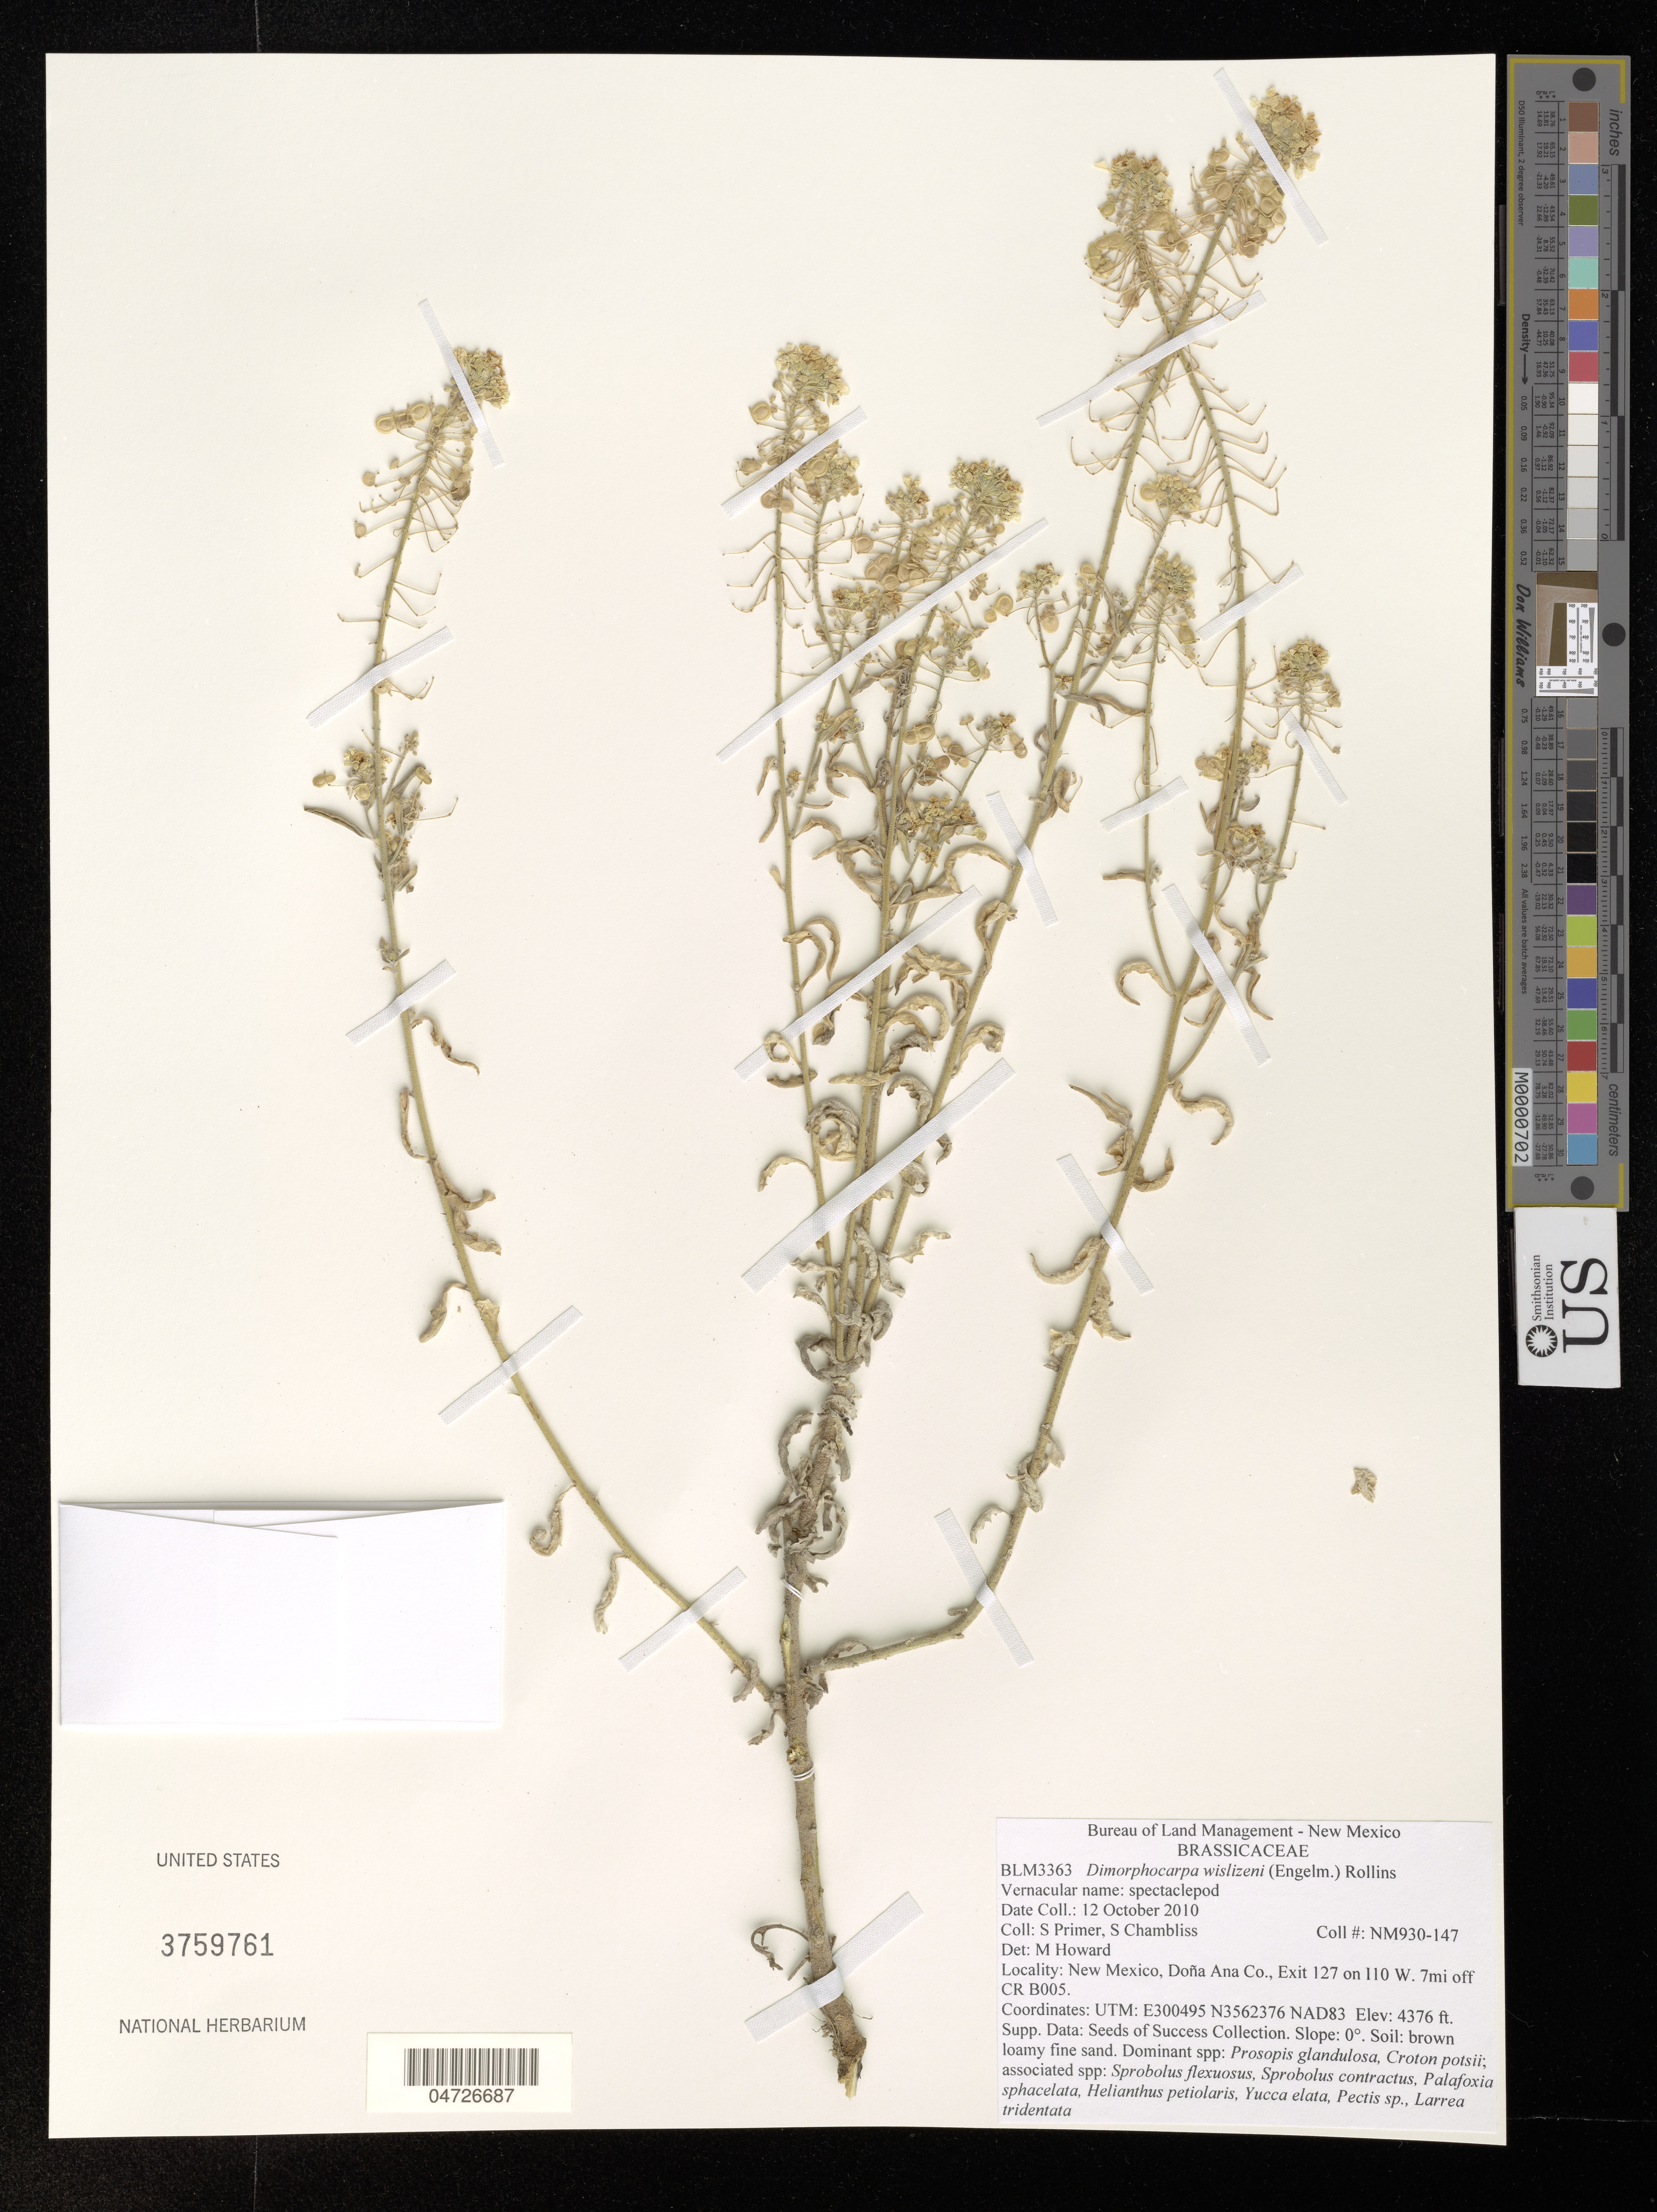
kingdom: Plantae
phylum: Tracheophyta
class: Magnoliopsida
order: Brassicales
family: Brassicaceae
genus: Dimorphocarpa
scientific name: Dimorphocarpa wislizeni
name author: (Engelm.) Rollins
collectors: S. Primer & S. Chambliss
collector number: NM930-147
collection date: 2010-10-12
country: United States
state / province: New Mexico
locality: Doña Ana Co., Exit 127 on 110 W. 7mi off CR B005.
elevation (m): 1334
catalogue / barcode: US 3759761